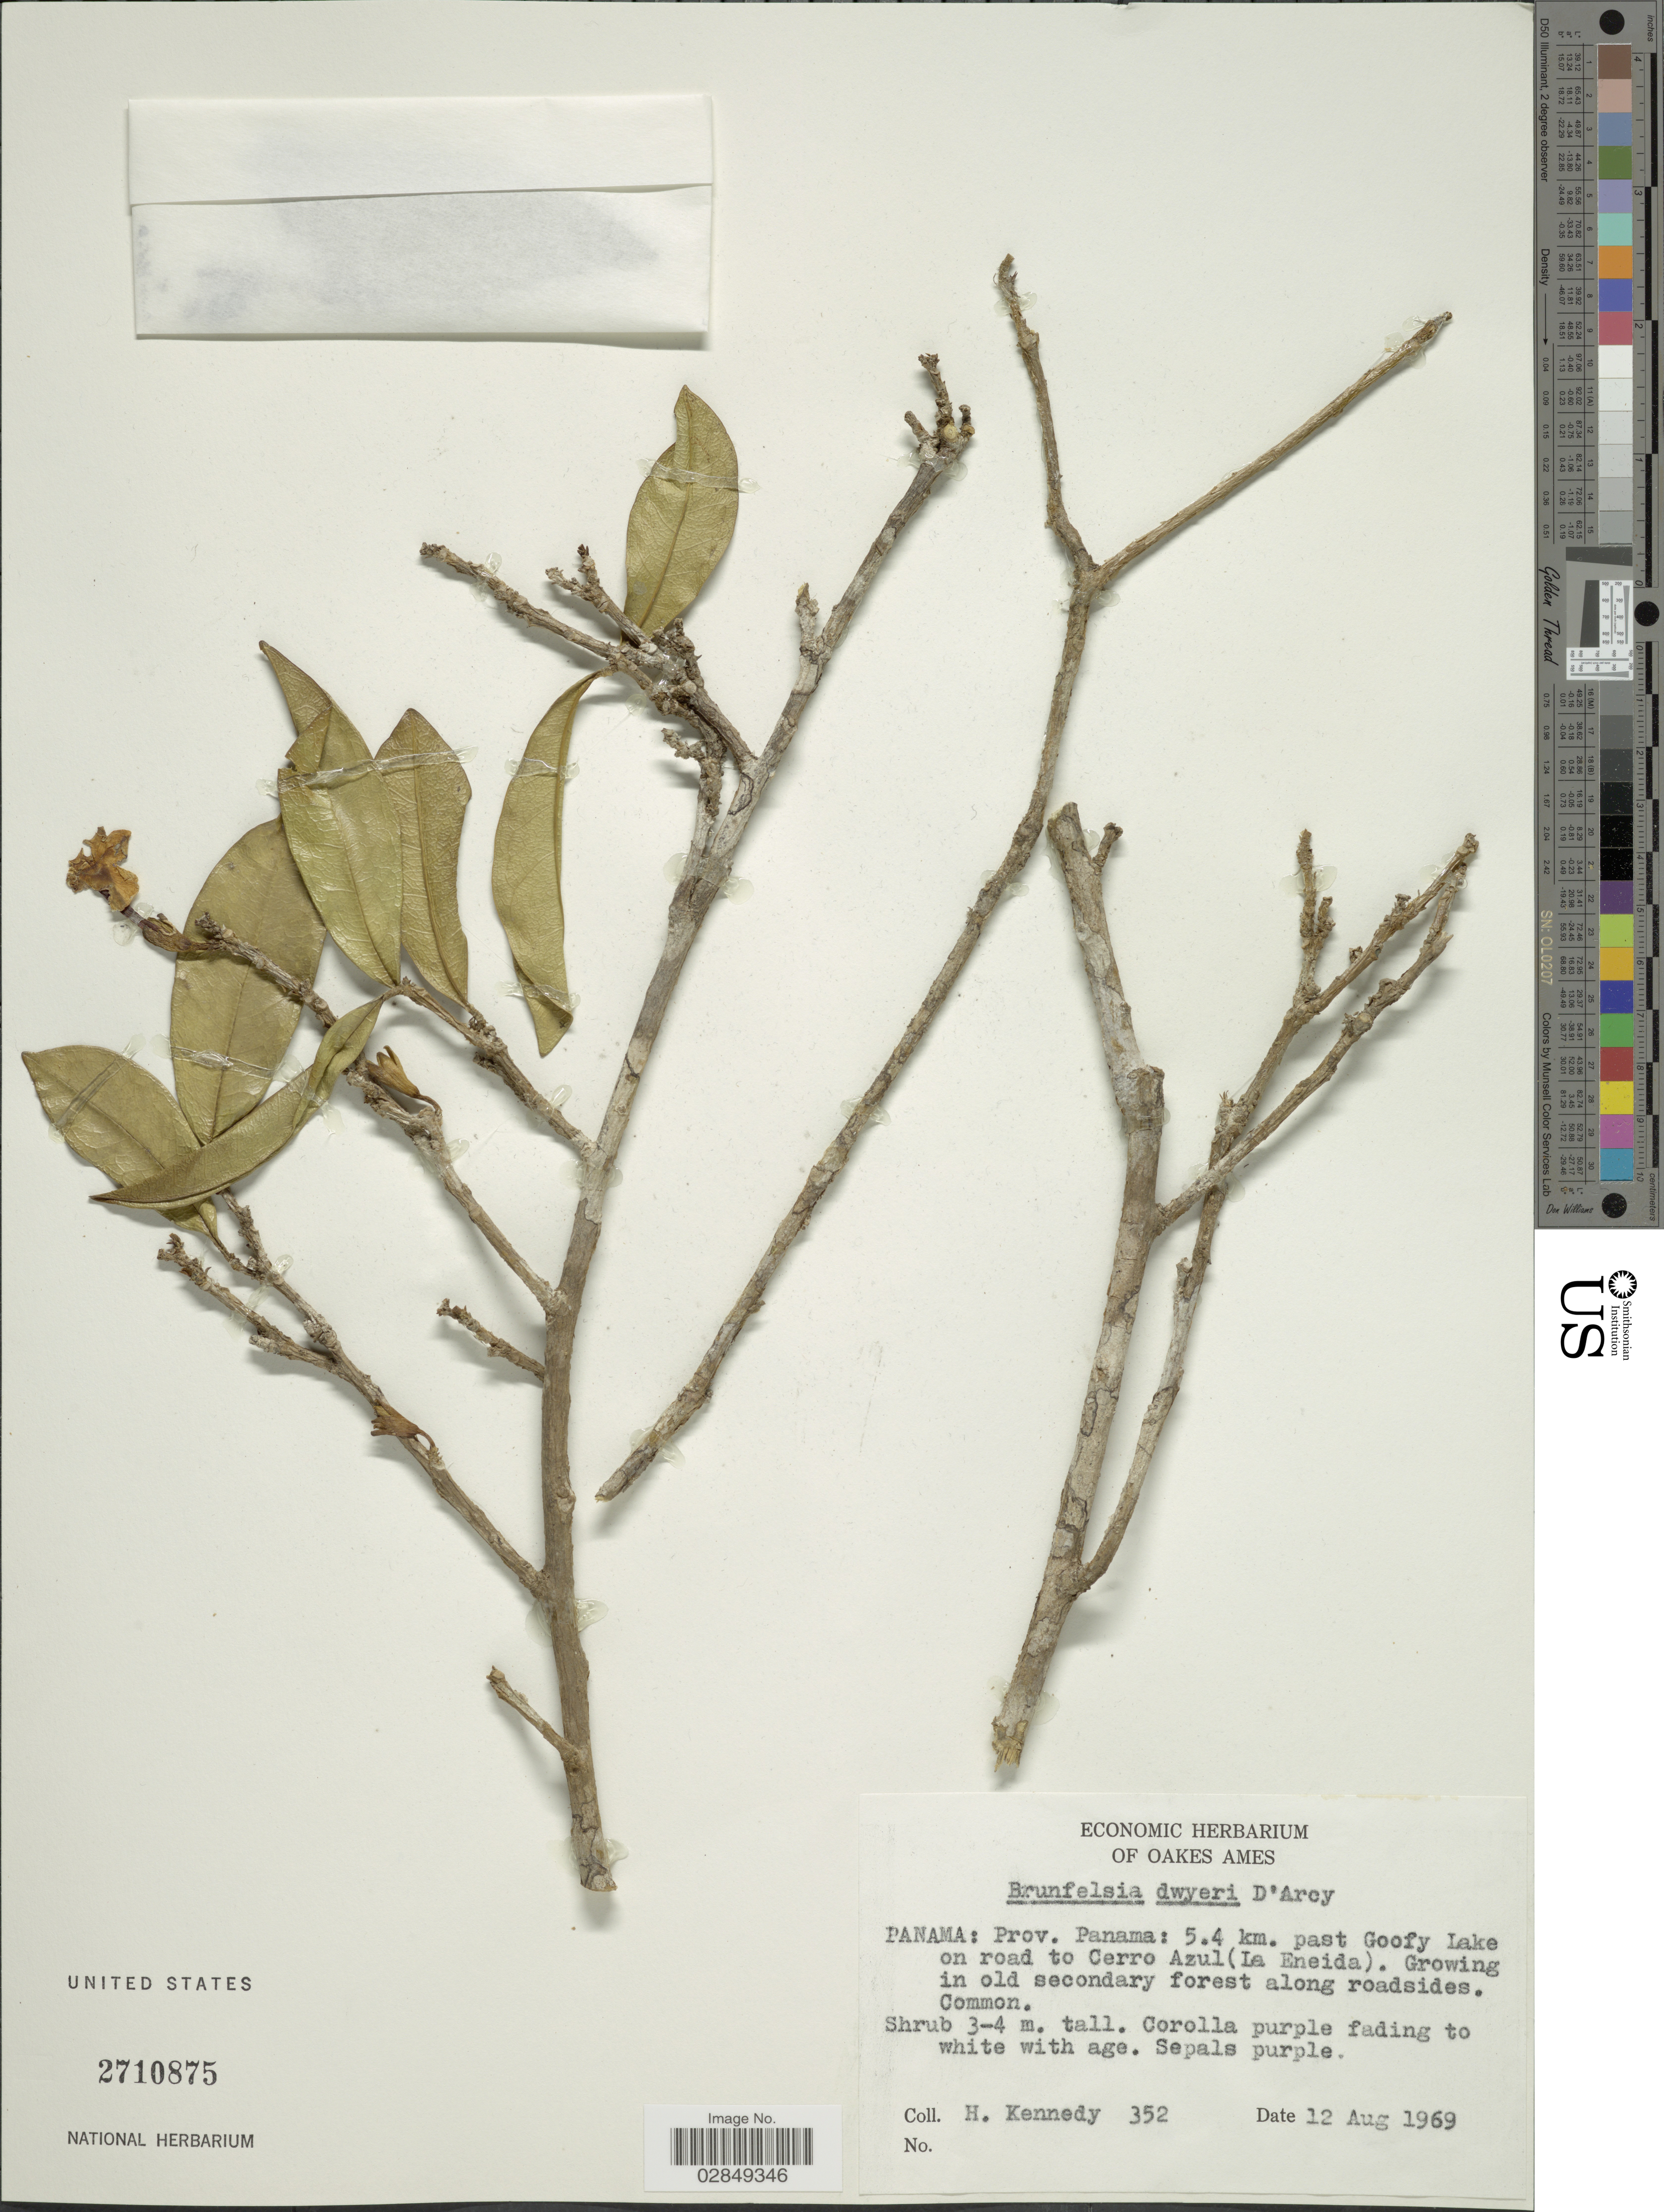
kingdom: Plantae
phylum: Tracheophyta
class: Magnoliopsida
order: Solanales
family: Solanaceae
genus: Brunfelsia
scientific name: Brunfelsia dwyeri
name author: D'Arcy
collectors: H. Kennedy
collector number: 352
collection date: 1969-08-12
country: Panama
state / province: Panamá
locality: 5.4 km. past Goofy Lake on road to Cerro Azul (La Eneida).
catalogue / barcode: US 2710875